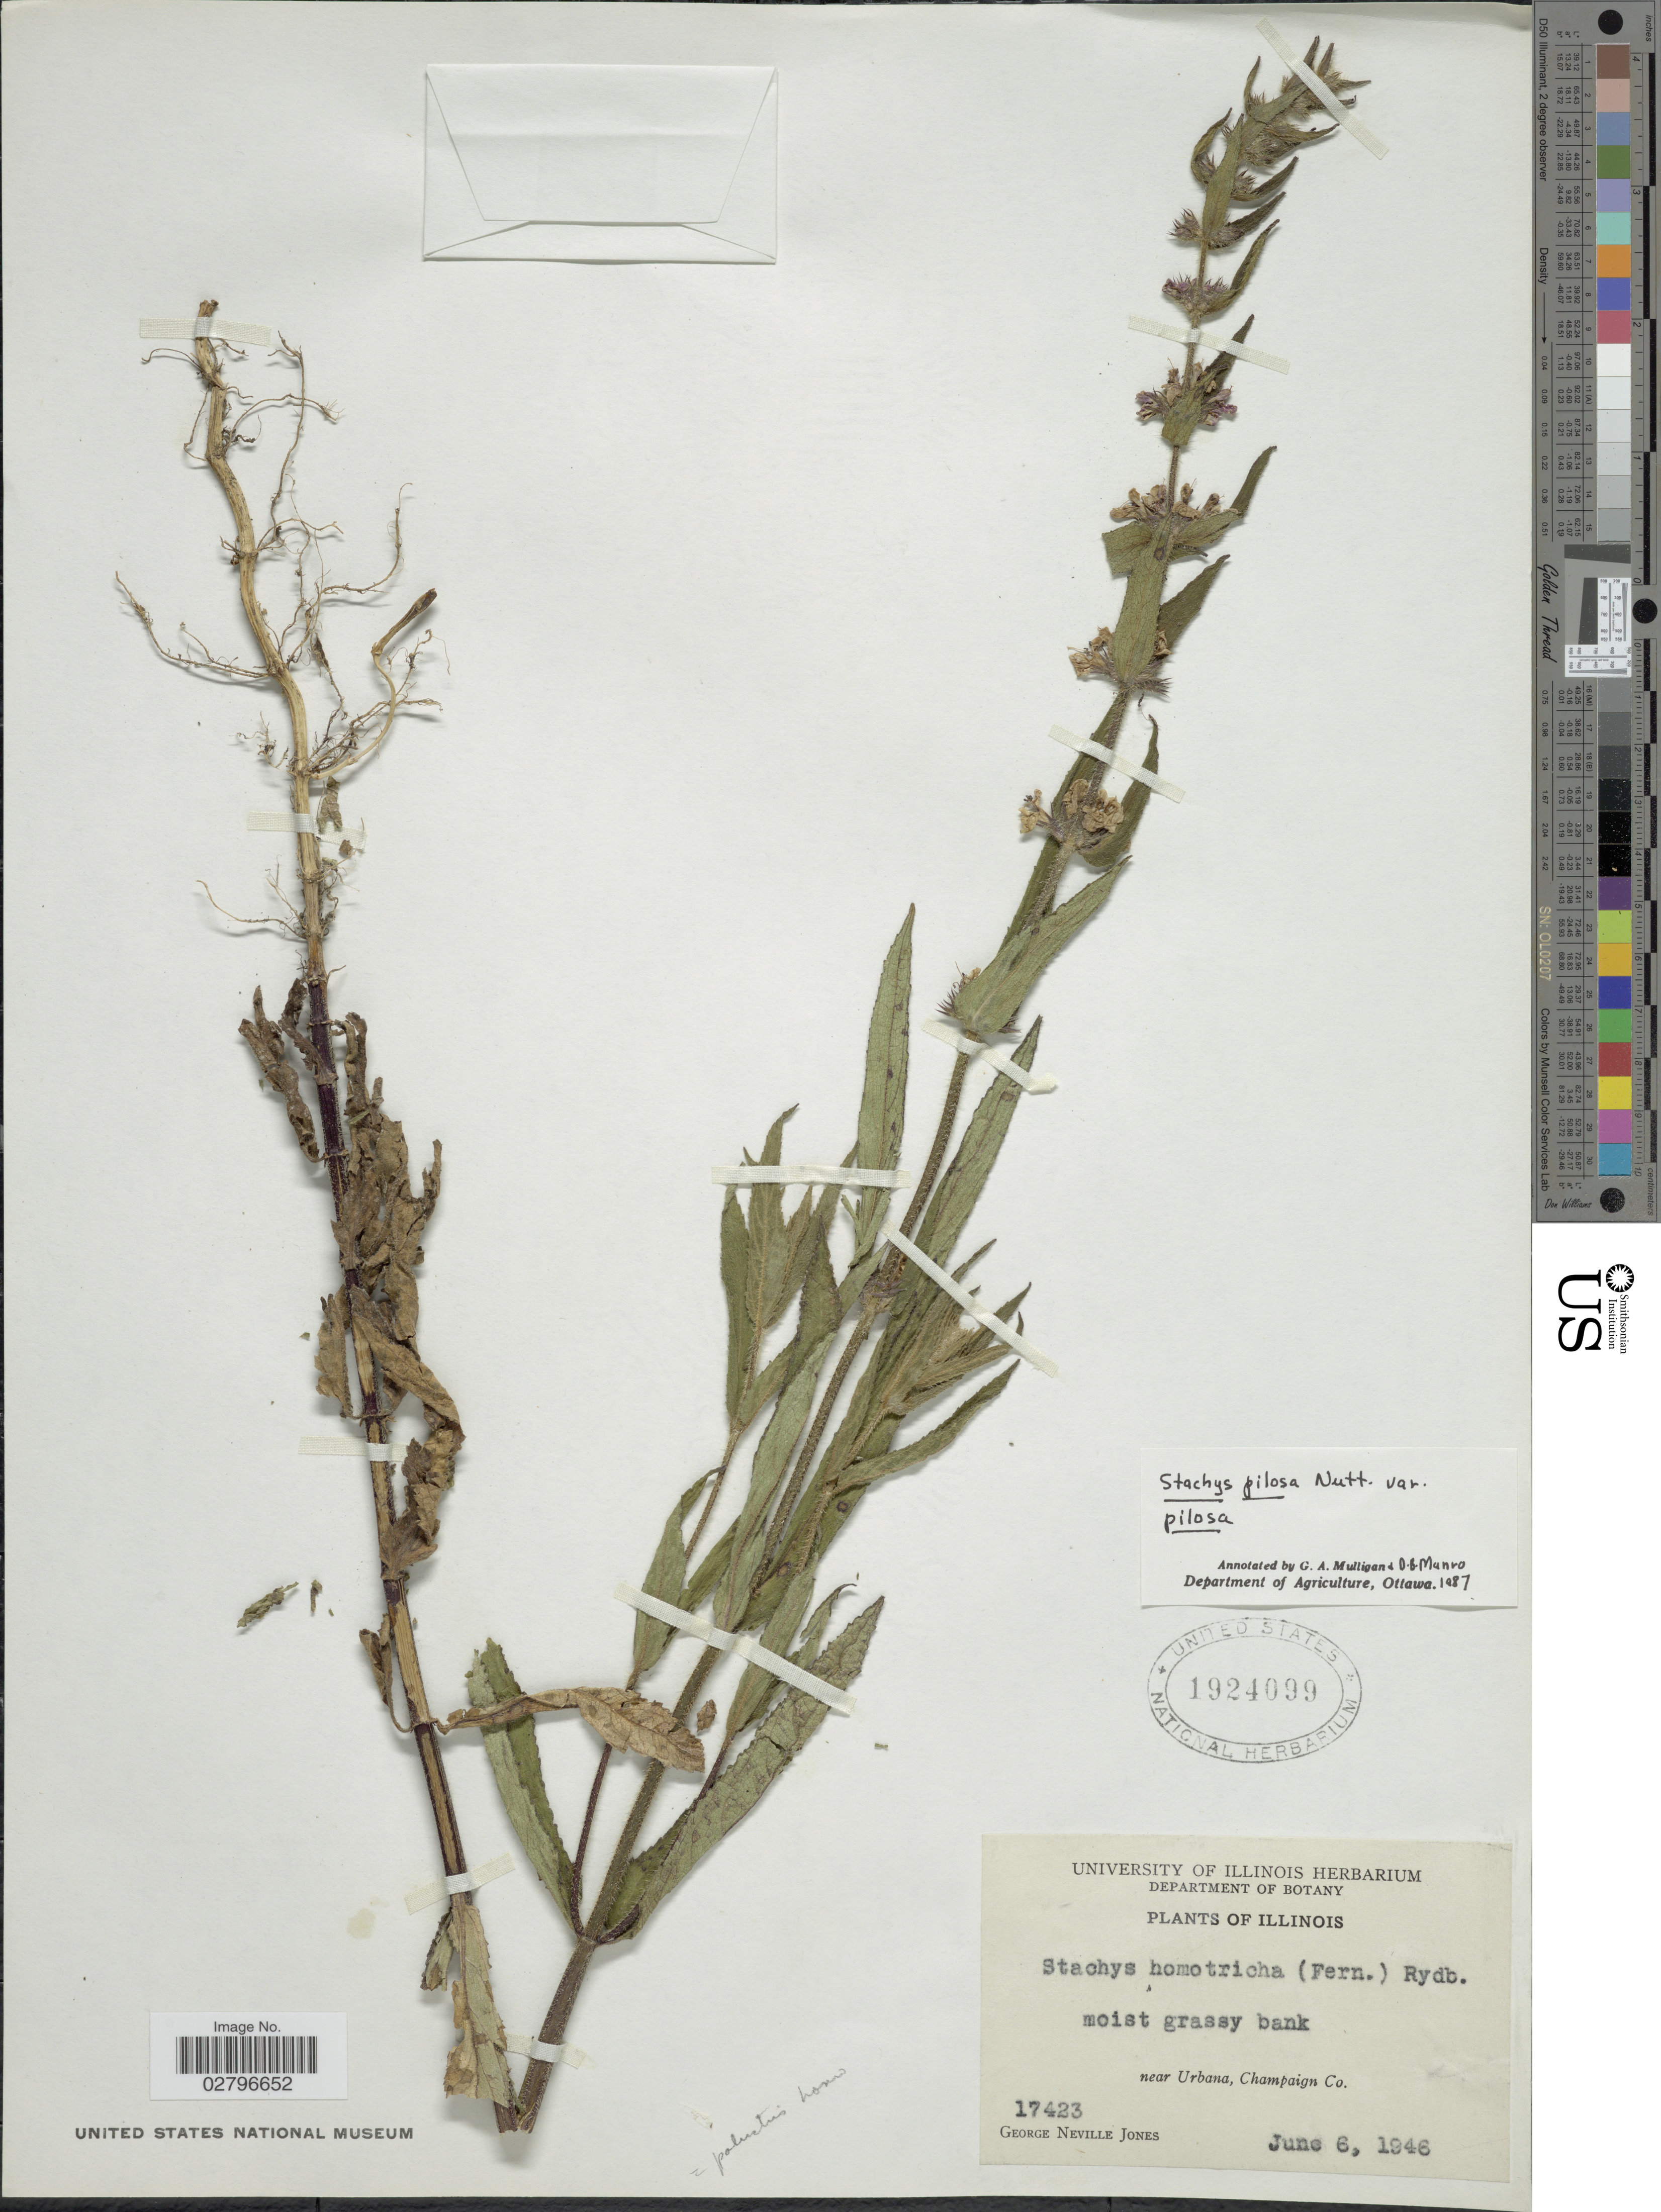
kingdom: Plantae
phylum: Tracheophyta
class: Magnoliopsida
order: Lamiales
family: Lamiaceae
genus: Stachys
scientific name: Stachys pilosa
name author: Nutt.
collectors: G. N. Jones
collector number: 17423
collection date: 1946-06-06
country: United States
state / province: Illinois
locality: Near Urbana, Champaign Co.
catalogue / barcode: US 1924099